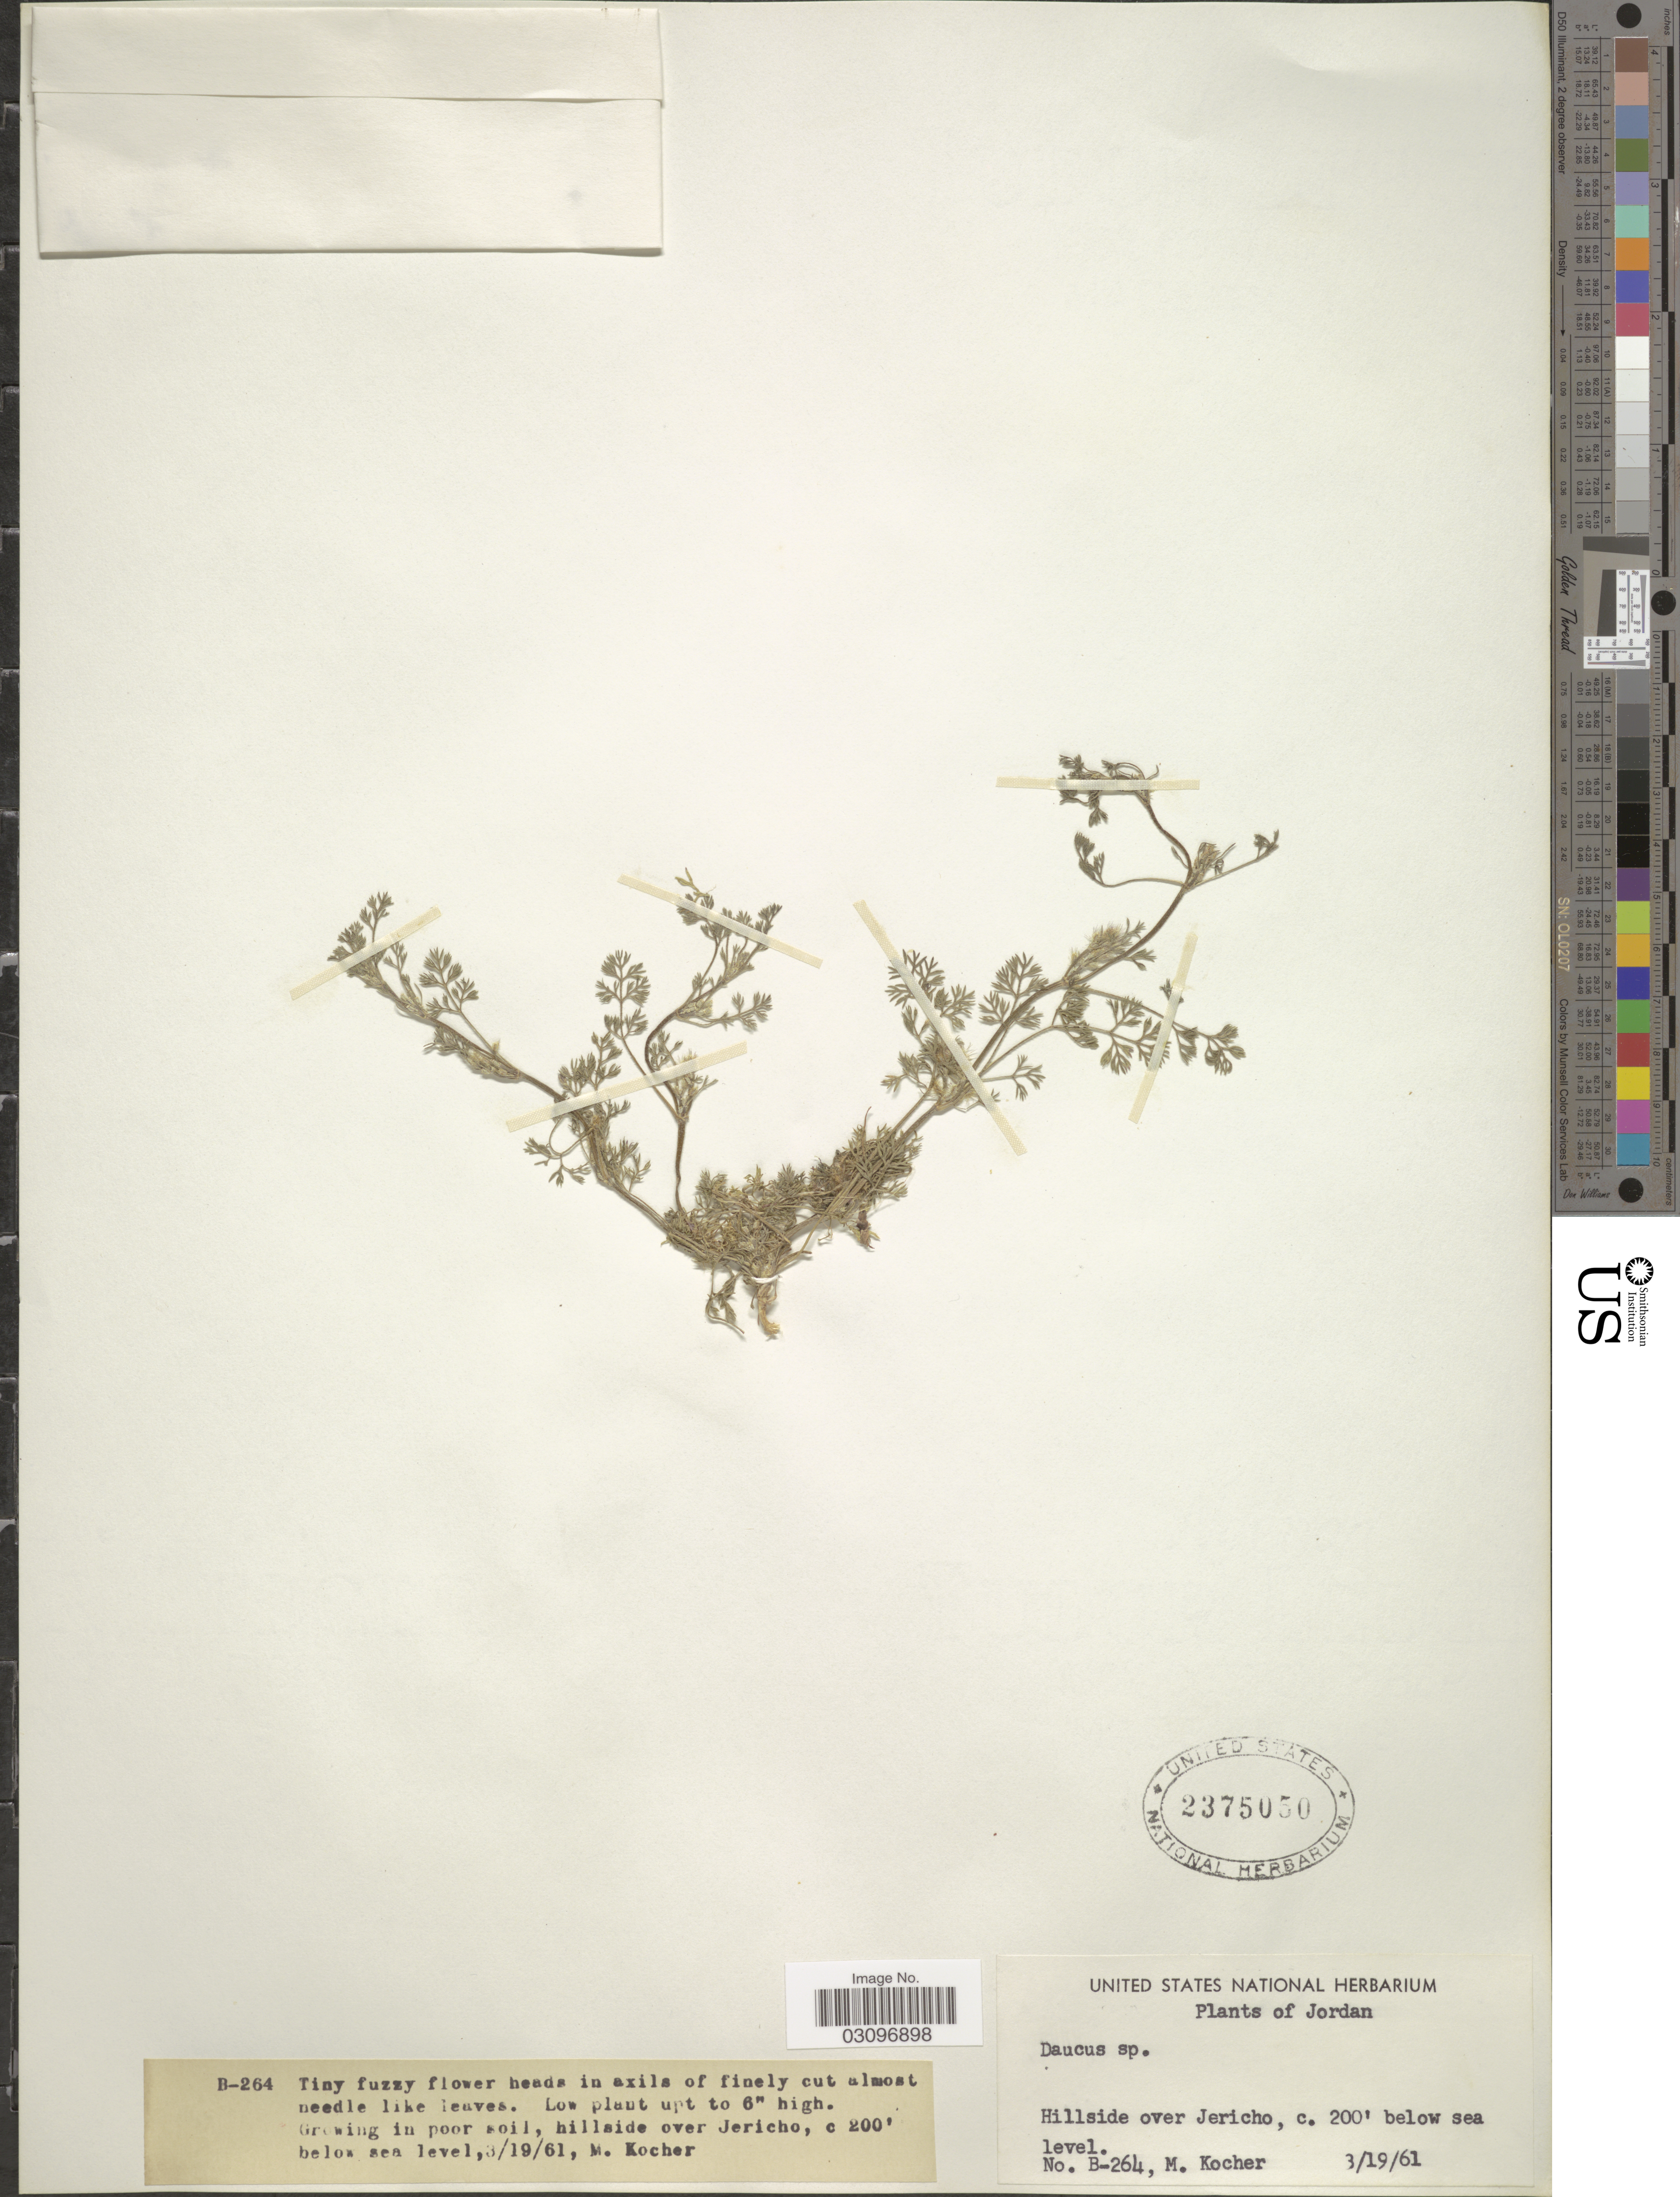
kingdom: Plantae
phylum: Tracheophyta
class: Magnoliopsida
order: Apiales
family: Apiaceae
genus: Daucus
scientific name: Daucus sp.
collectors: M. Kocher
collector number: B-264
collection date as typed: Transcribed d/m/y: 19/3/61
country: Jordan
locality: Hillside over Jericho.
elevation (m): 61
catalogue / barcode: US 2375050